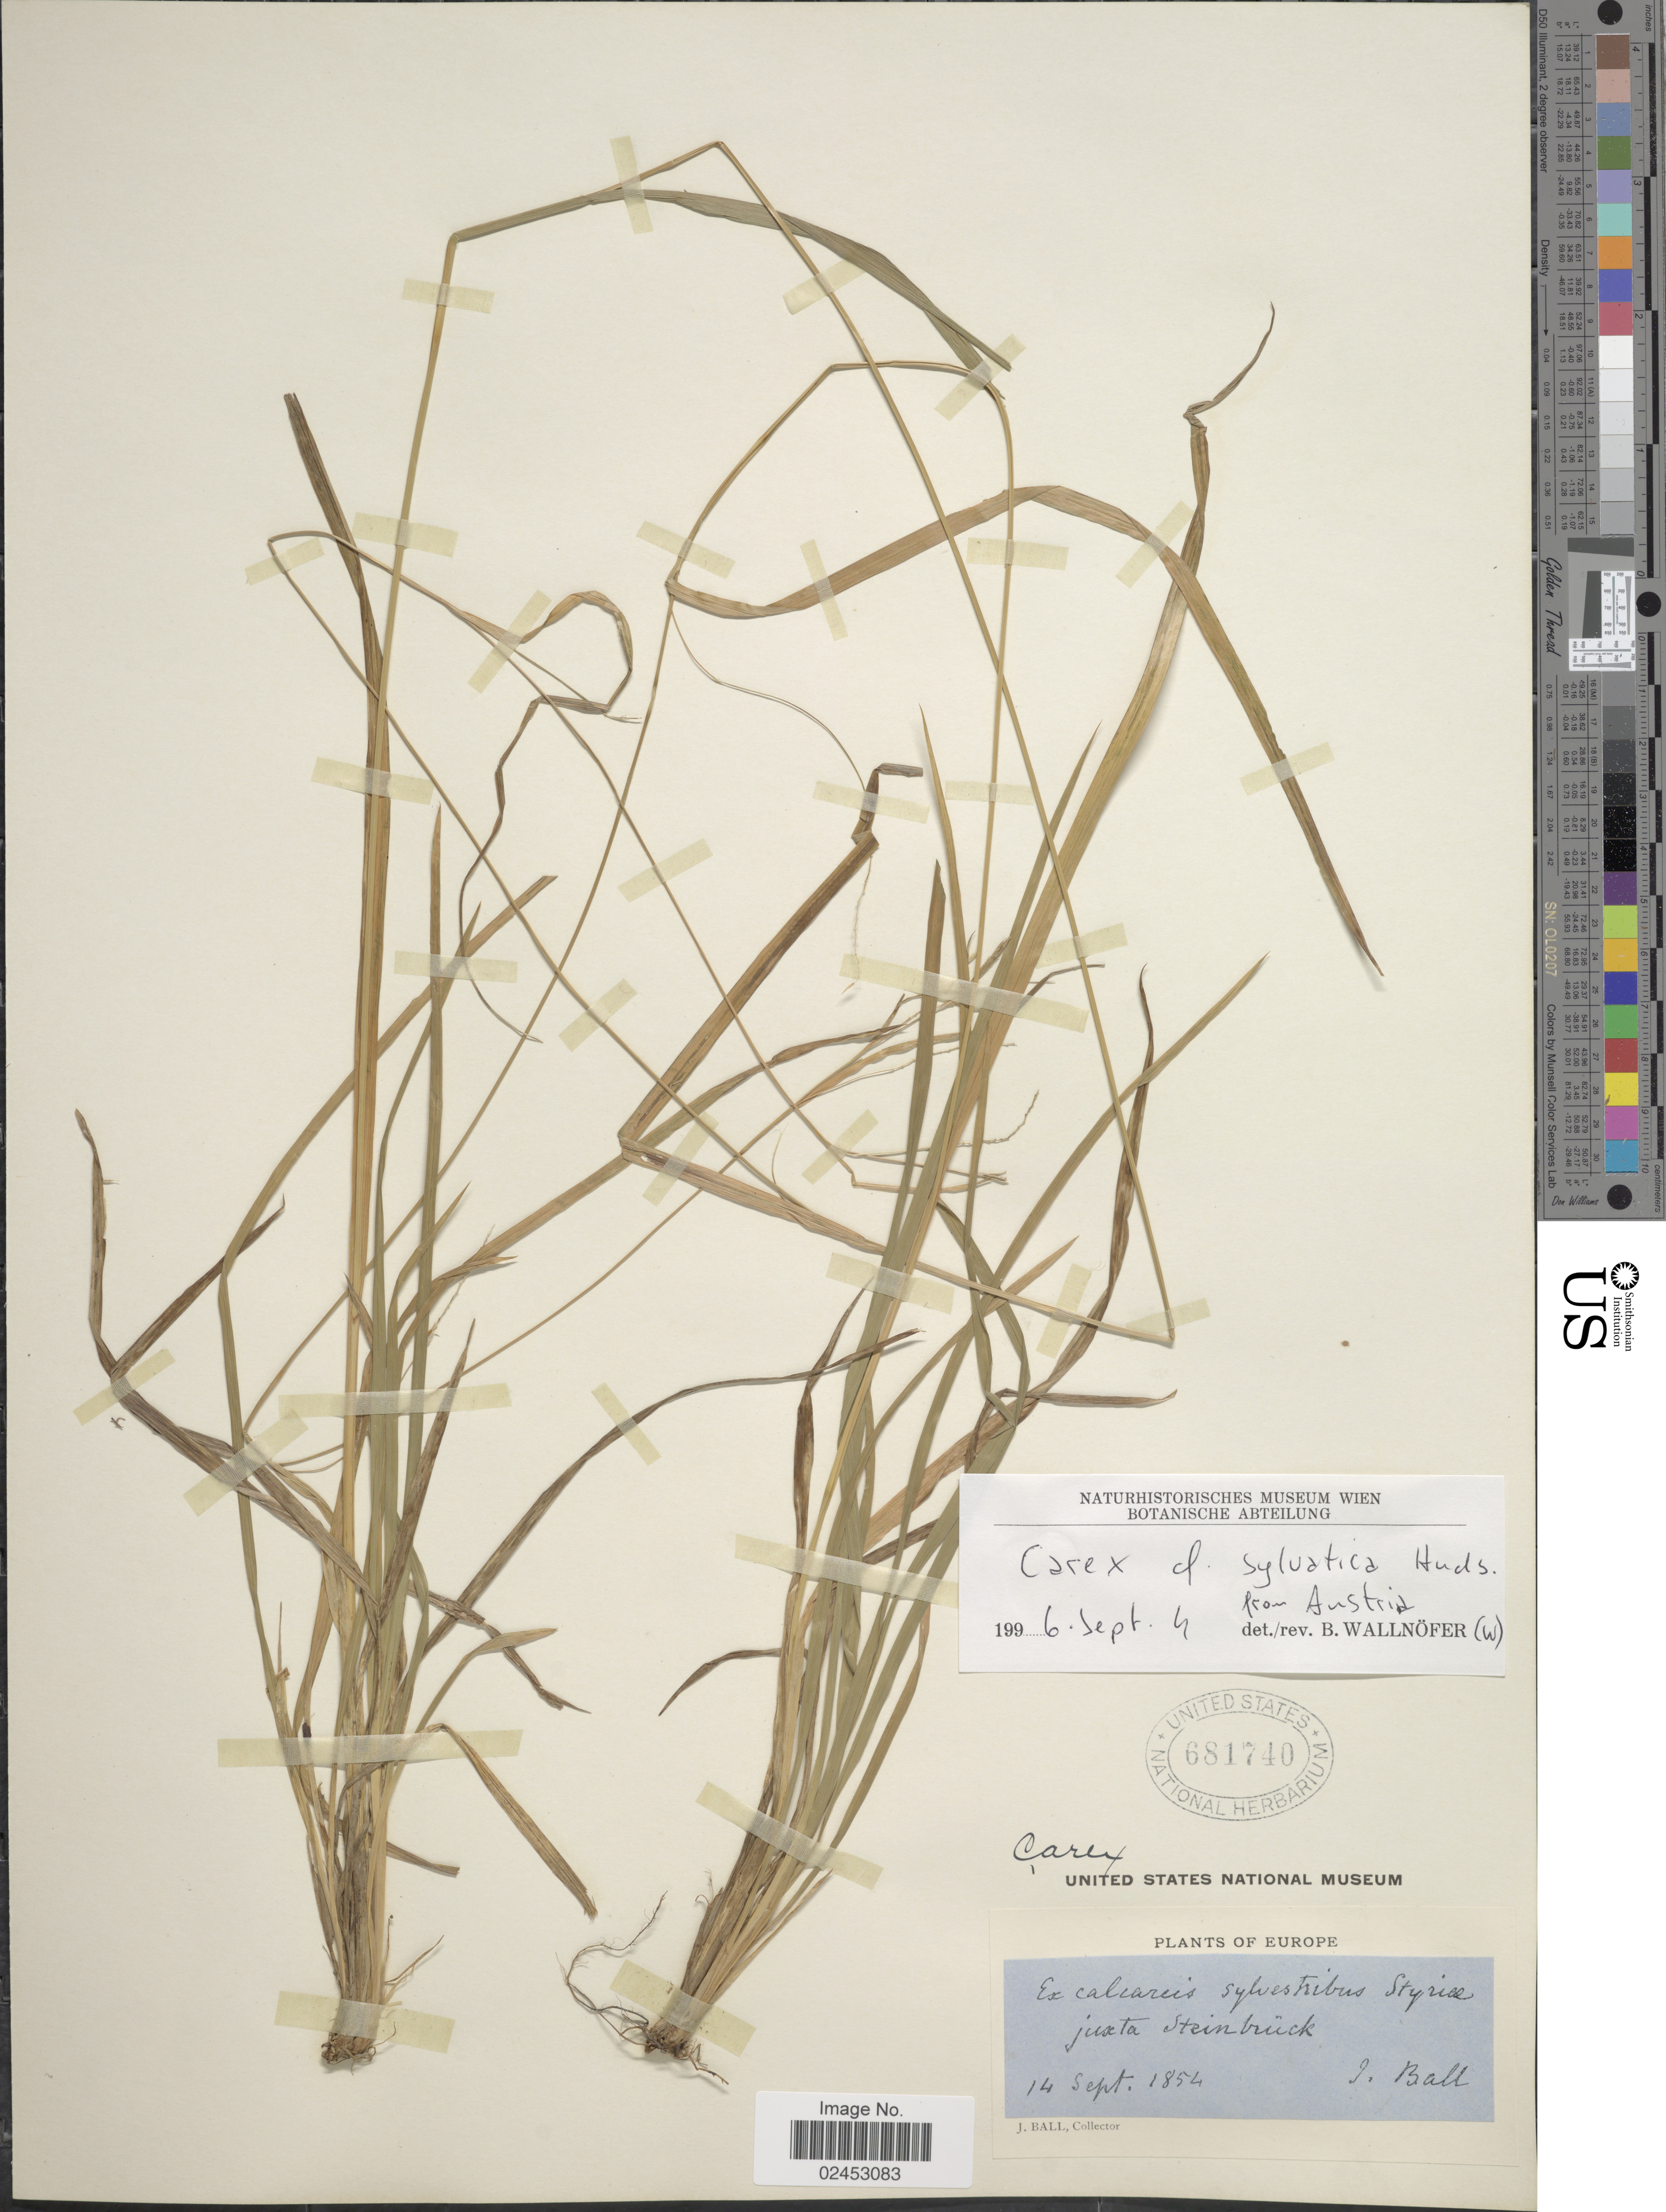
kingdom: Plantae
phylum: Tracheophyta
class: Liliopsida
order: Poales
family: Cyperaceae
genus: Carex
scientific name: Carex sylvatica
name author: Huds.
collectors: J. Ball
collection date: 1854-09-14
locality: Juxta Steinbruck, Europe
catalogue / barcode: US 681740